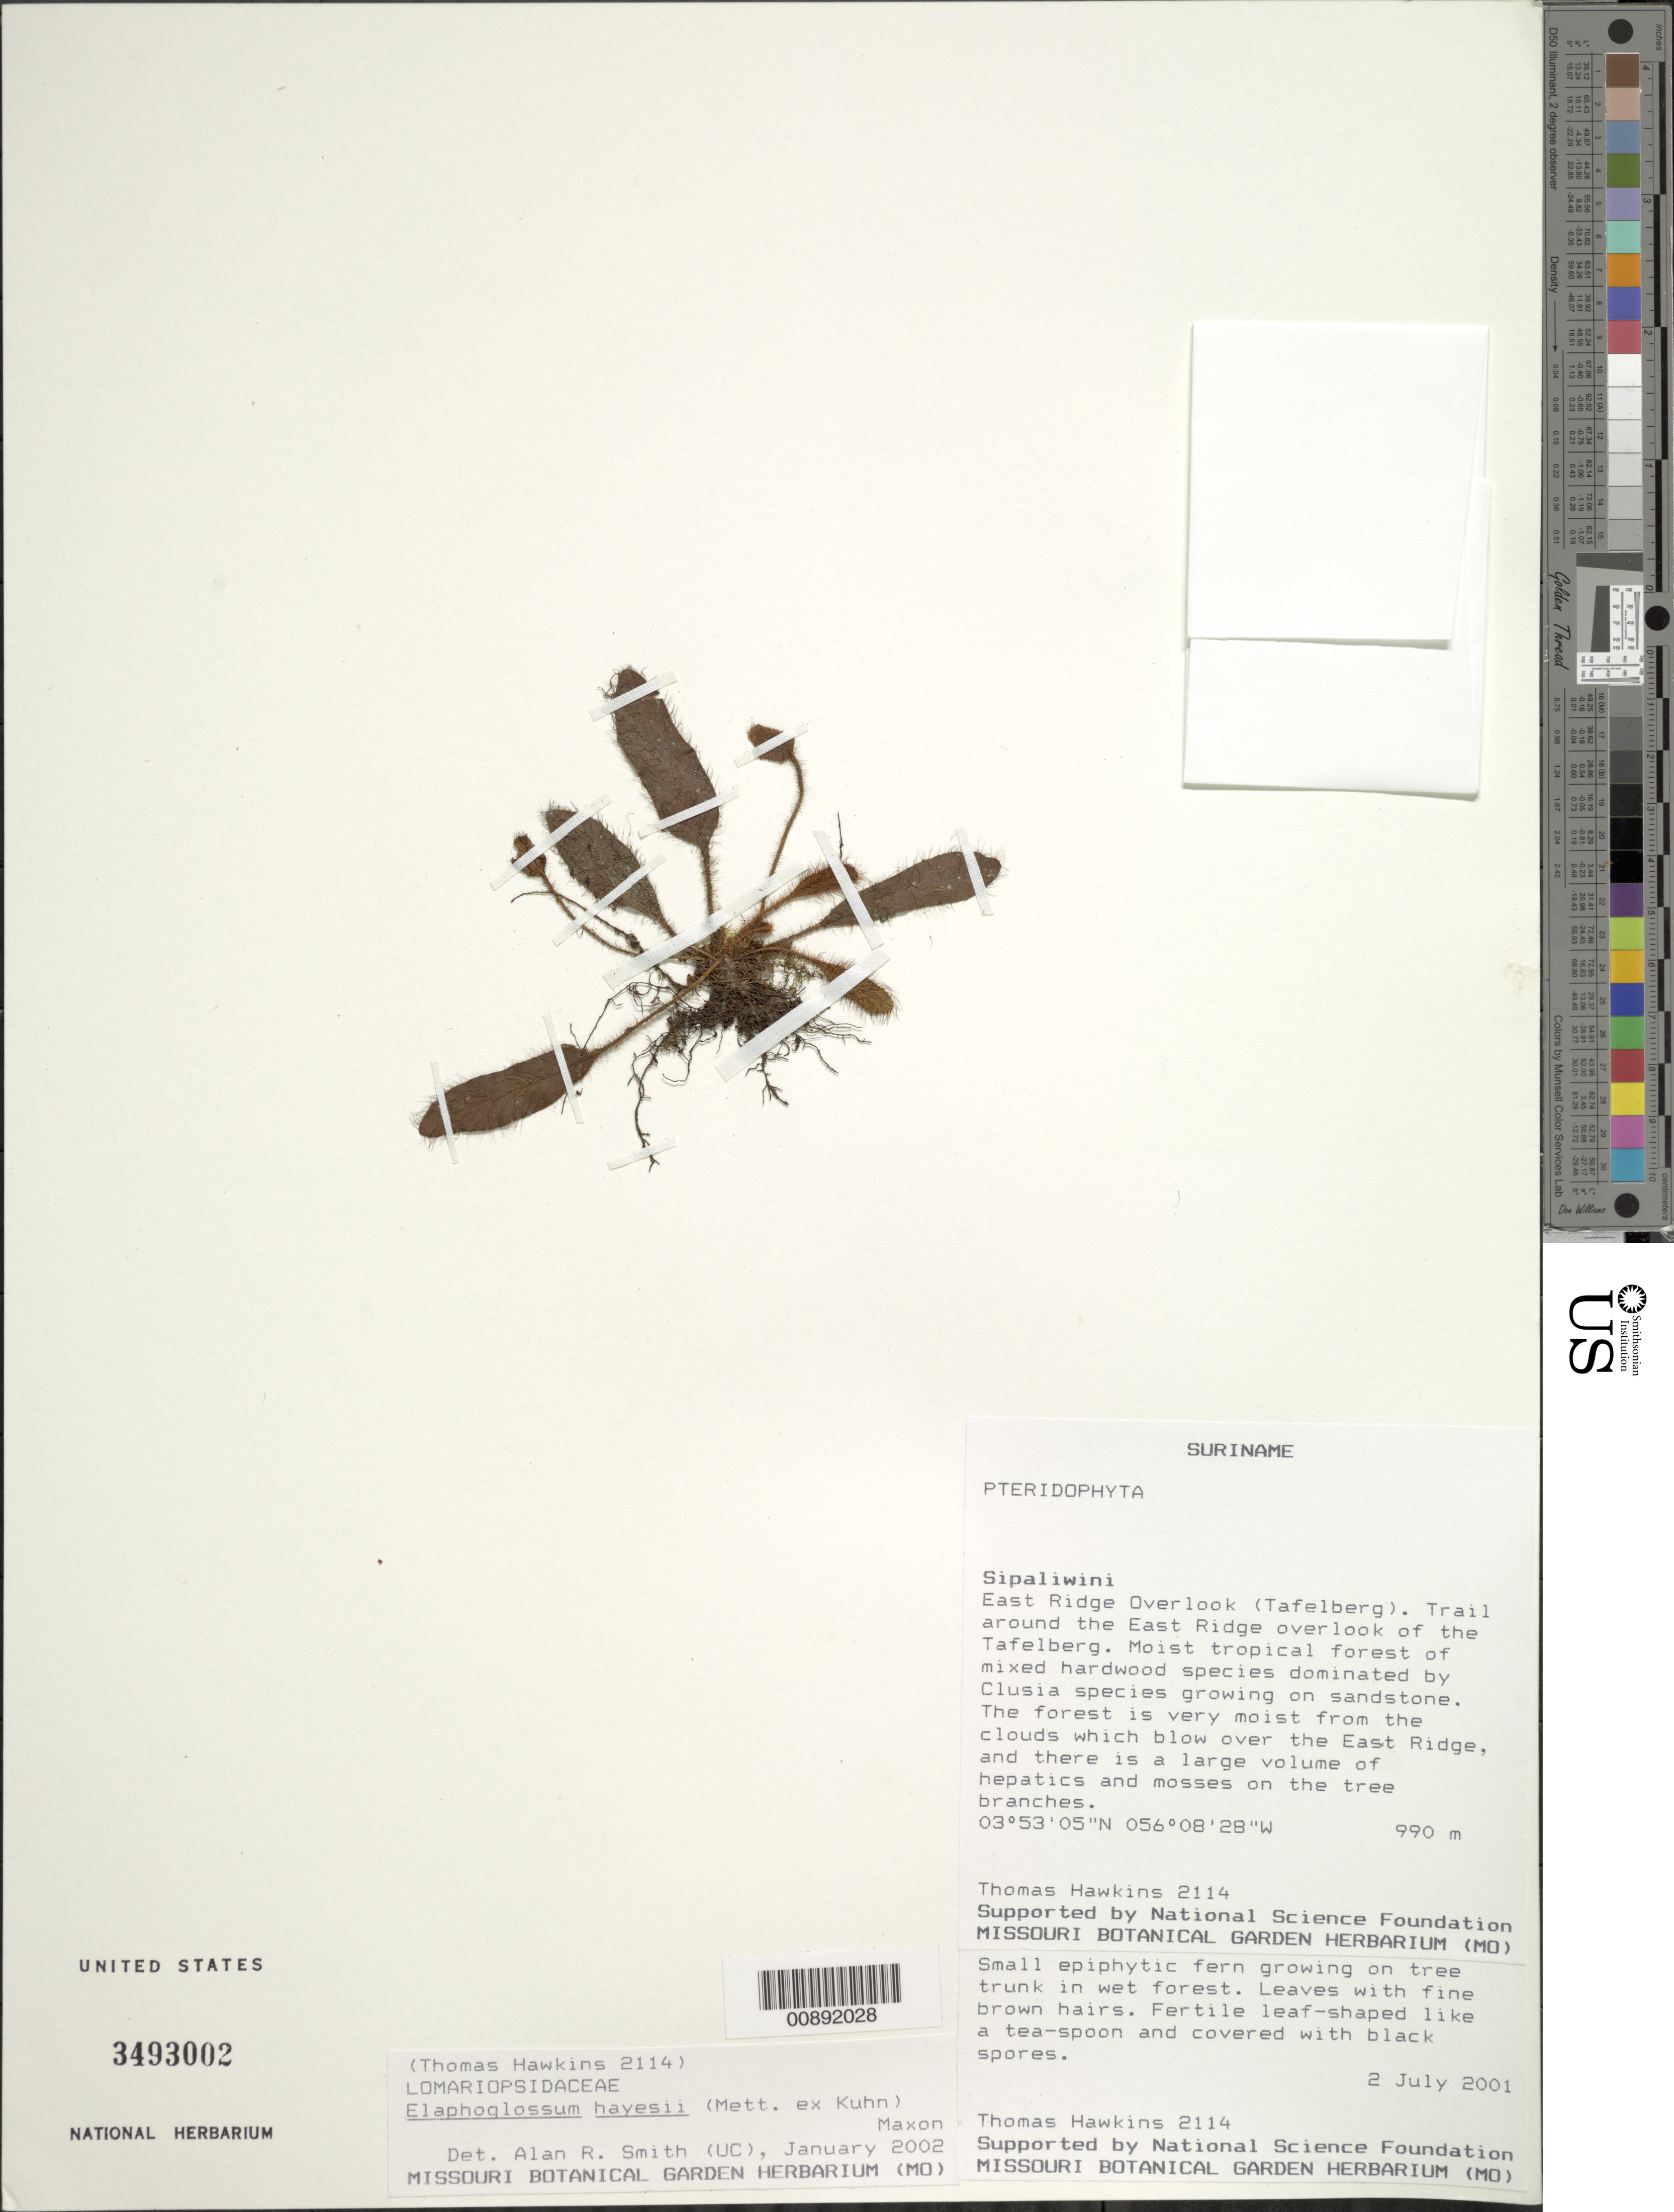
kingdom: Plantae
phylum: Tracheophyta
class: Polypodiopsida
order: Polypodiales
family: Dryopteridaceae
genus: Elaphoglossum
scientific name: Elaphoglossum hayesii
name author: (Mett. ex Kuhn) Maxon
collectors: T. Hawkins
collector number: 2114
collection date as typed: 2-Jul-01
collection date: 2001-07-02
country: Suriname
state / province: Sipaliwini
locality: Tafelberg (Table Mountain), East Ridge Overlook, trail along the East Ridge of the Tafelberg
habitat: Moist tropical forest of mixed hardwood spp dominated by Clusia spp growing on sandstone; forest very moist from clouds that blow over the East…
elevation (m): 990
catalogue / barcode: US 3493002